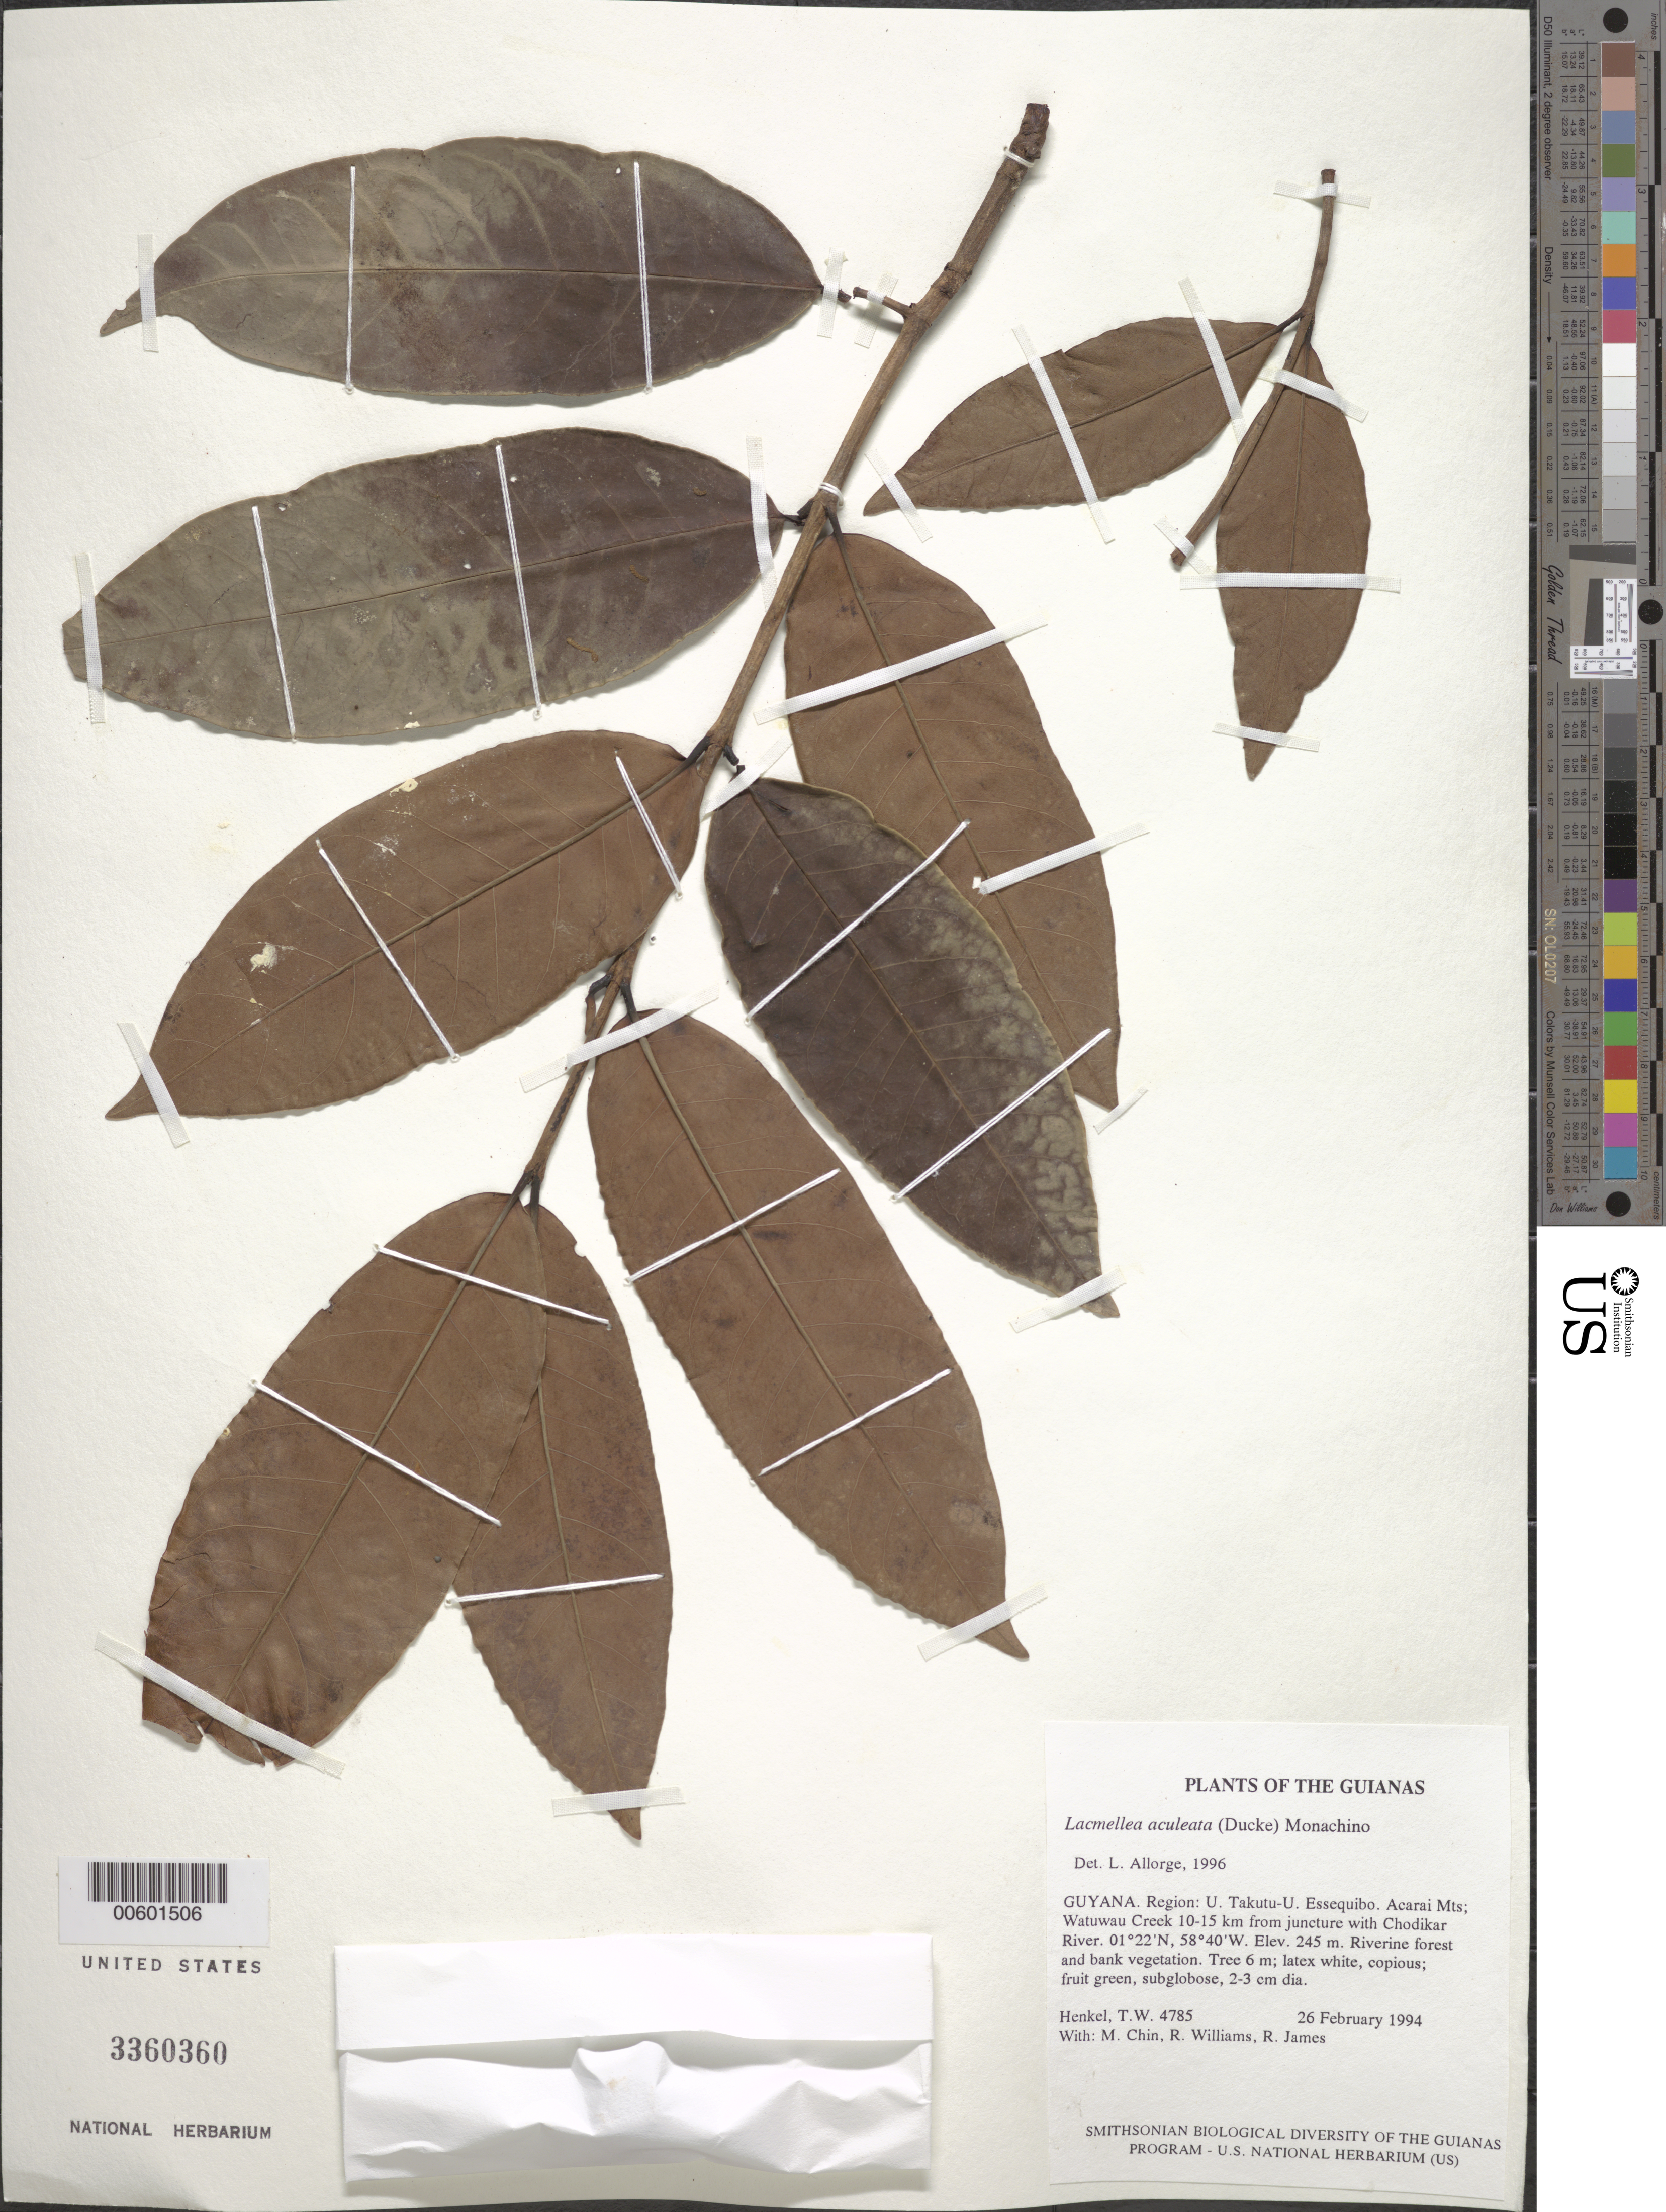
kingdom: Plantae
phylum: Tracheophyta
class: Magnoliopsida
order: Gentianales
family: Apocynaceae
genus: Lacmellea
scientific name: Lacmellea aculeata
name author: (Ducke) Monach.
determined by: Allorge, L.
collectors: T. Henkel, M. Chin, R. Williams & R. James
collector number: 4785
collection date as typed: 26 February 1994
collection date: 1994-02-26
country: Guyana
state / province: U. Takutu-U. Essequibo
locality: Acarai Mts; Watuwau Creek 10-15 km from juncture with Chodikar River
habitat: Riverine forest and bank vegetation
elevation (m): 245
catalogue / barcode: US 3360360